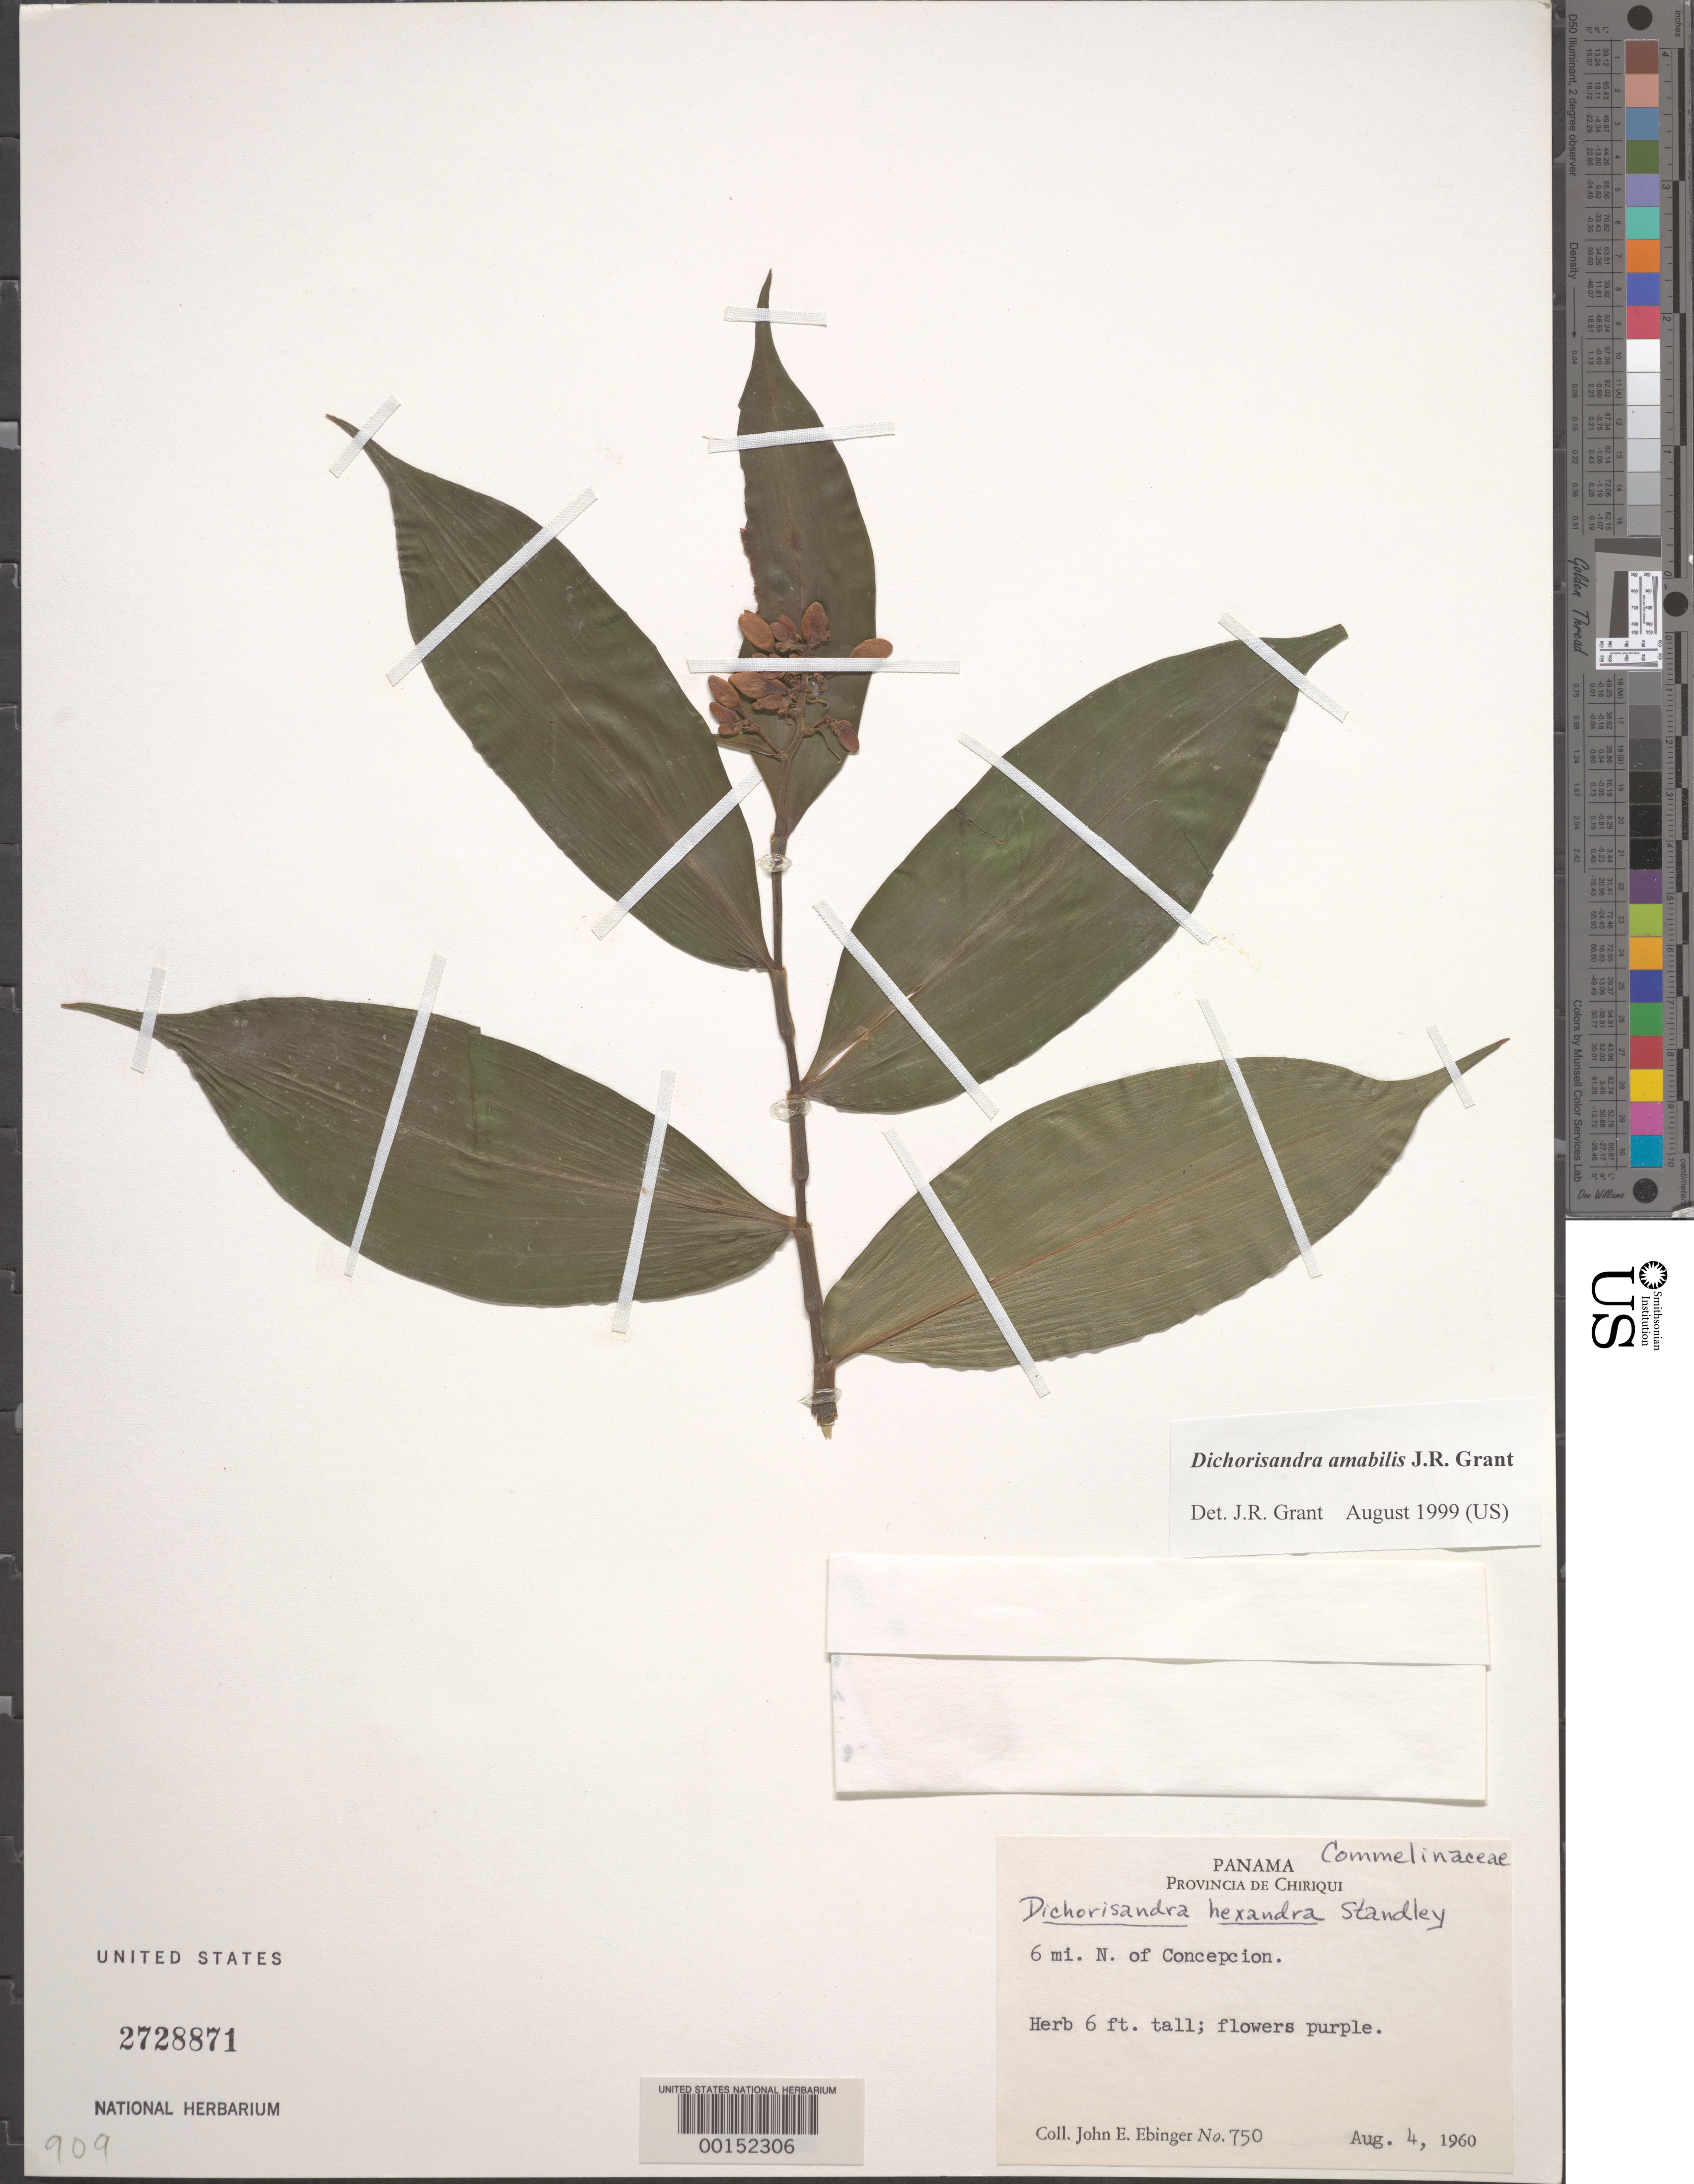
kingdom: Plantae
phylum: Tracheophyta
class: Liliopsida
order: Commelinales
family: Commelinaceae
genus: Dichorisandra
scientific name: Dichorisandra hexandra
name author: (Aubl.) Standl.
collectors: J. Ebinger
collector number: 750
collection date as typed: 04 Aug 1960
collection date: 1960-08-04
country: Panama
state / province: Chiriquí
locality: N of Concepcion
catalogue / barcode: US 2728871